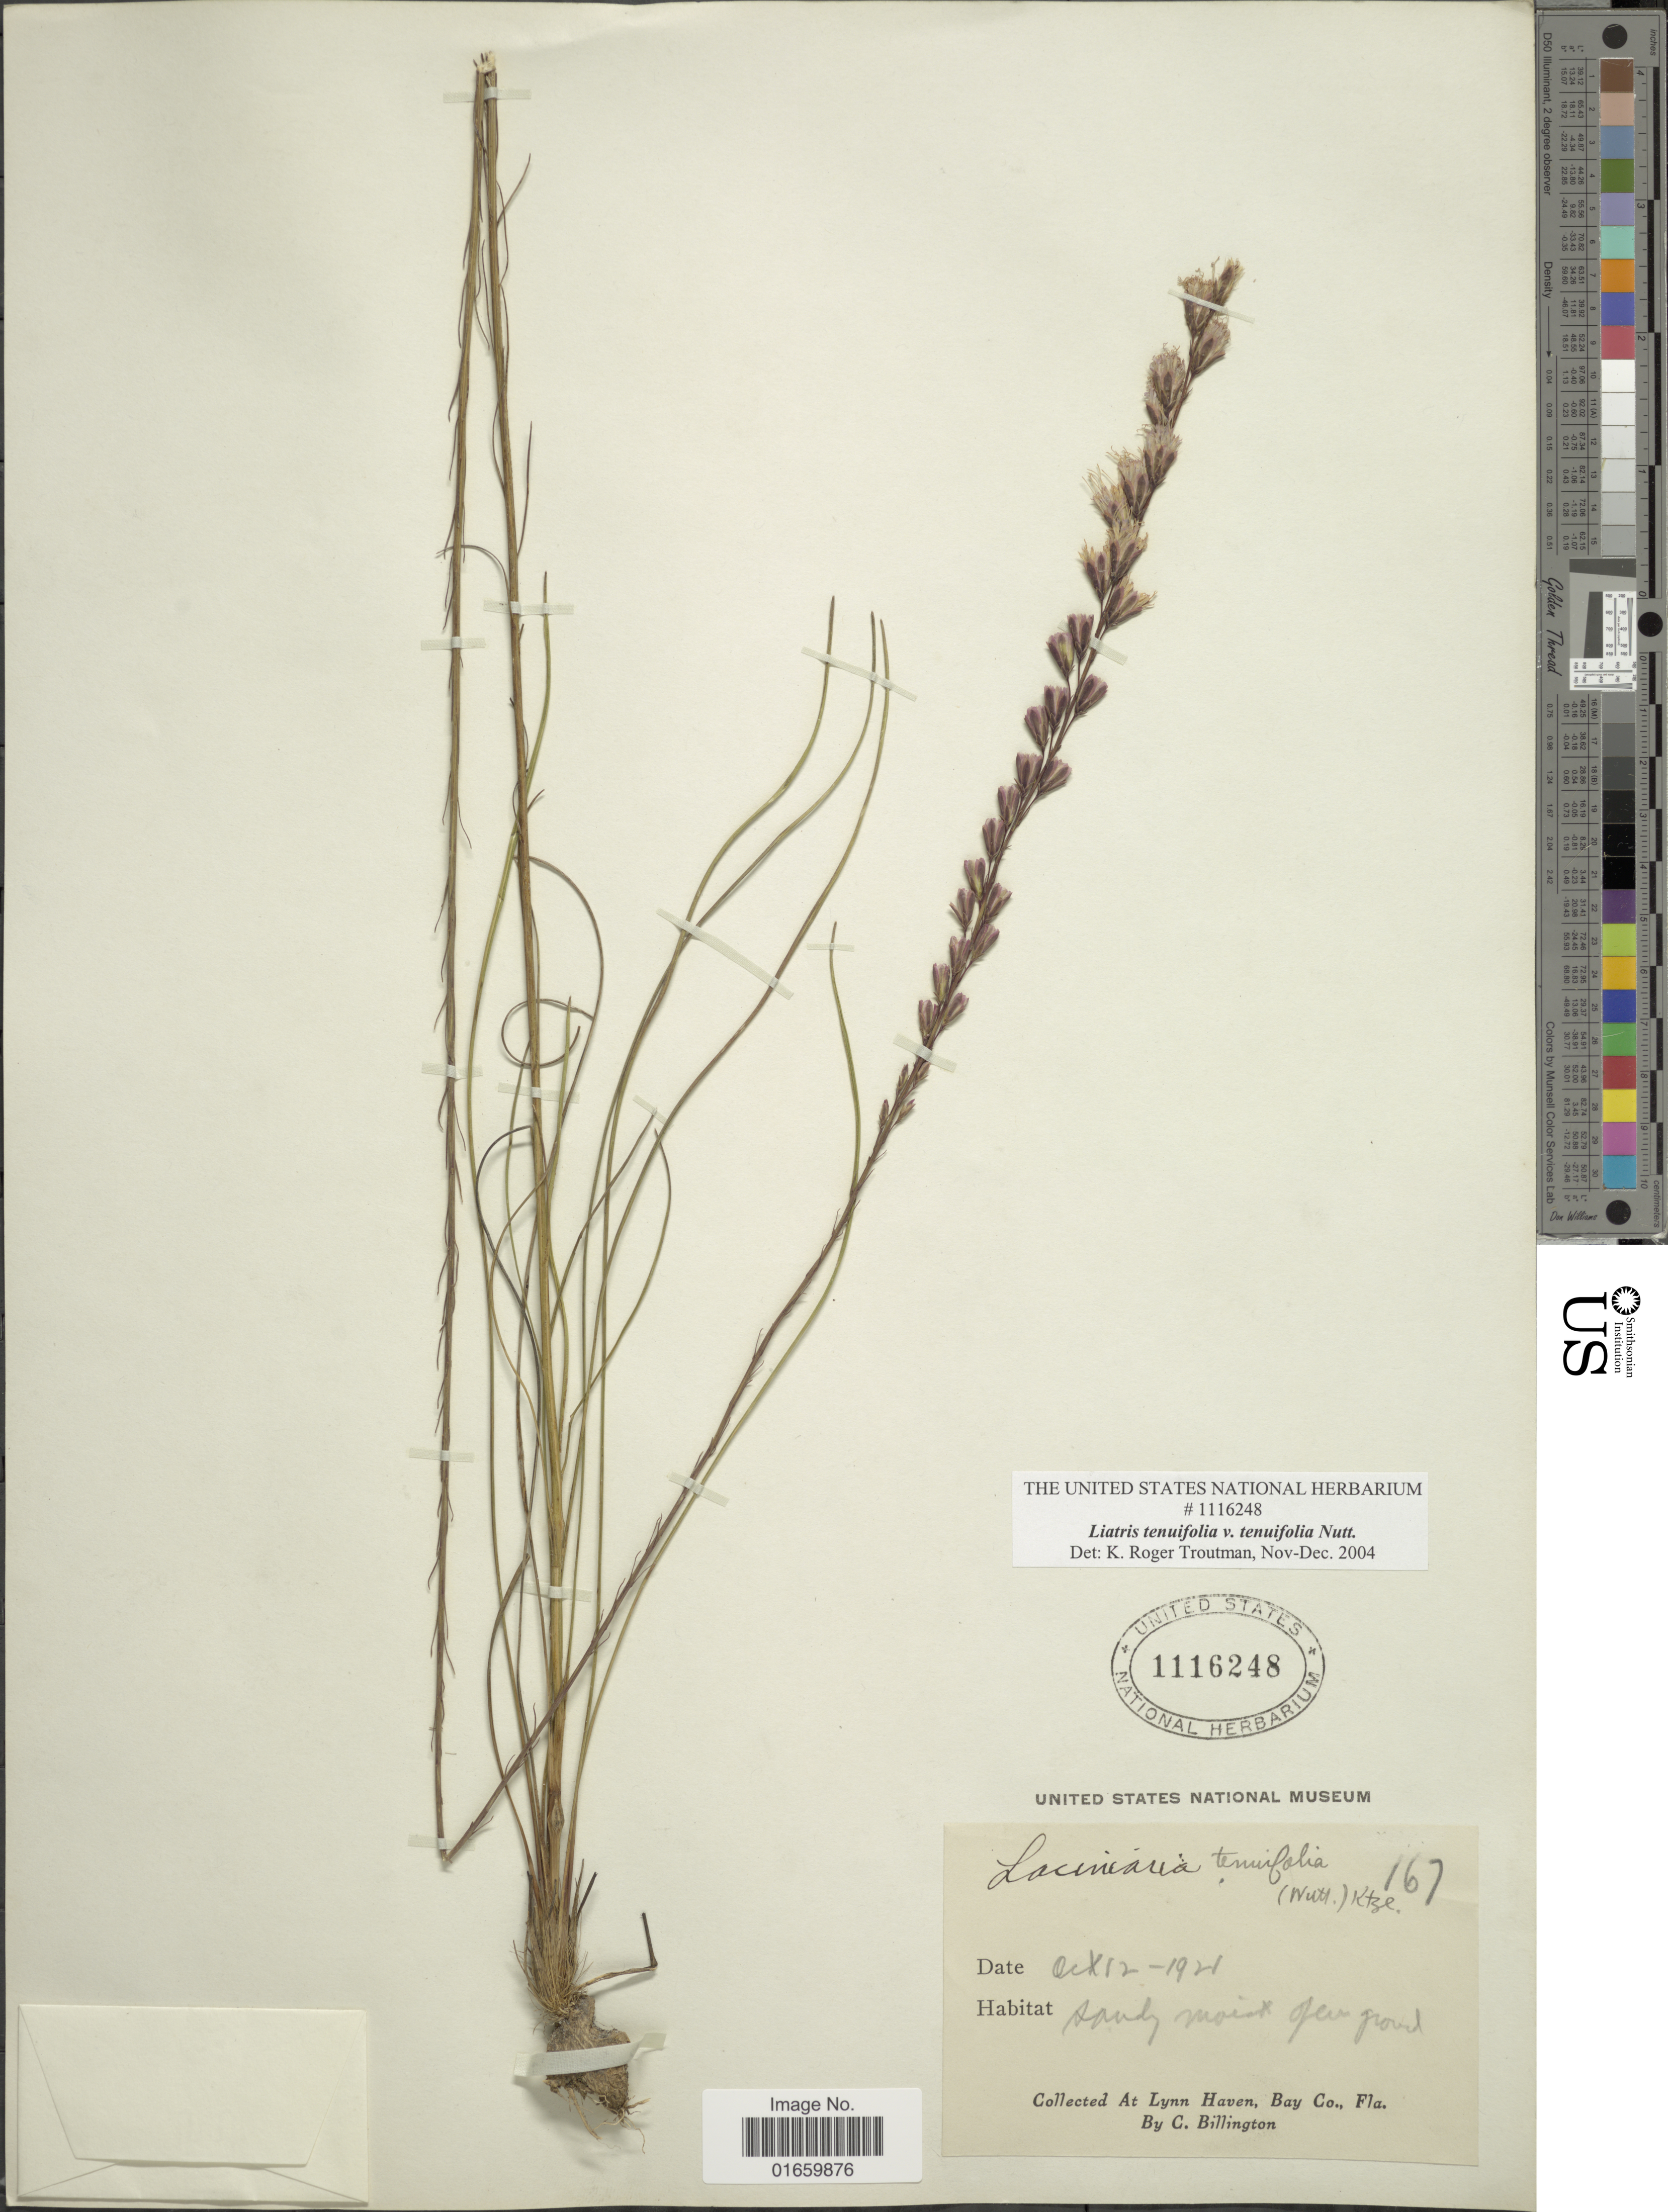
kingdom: Plantae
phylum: Tracheophyta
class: Magnoliopsida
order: Asterales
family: Asteraceae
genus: Liatris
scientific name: Liatris tenuifolia var. tenuifolia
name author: Nutt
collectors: C. Billington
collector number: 167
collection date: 1921-10-12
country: United States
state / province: Florida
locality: Lynn Haven, Bay Co.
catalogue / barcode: US 1116248